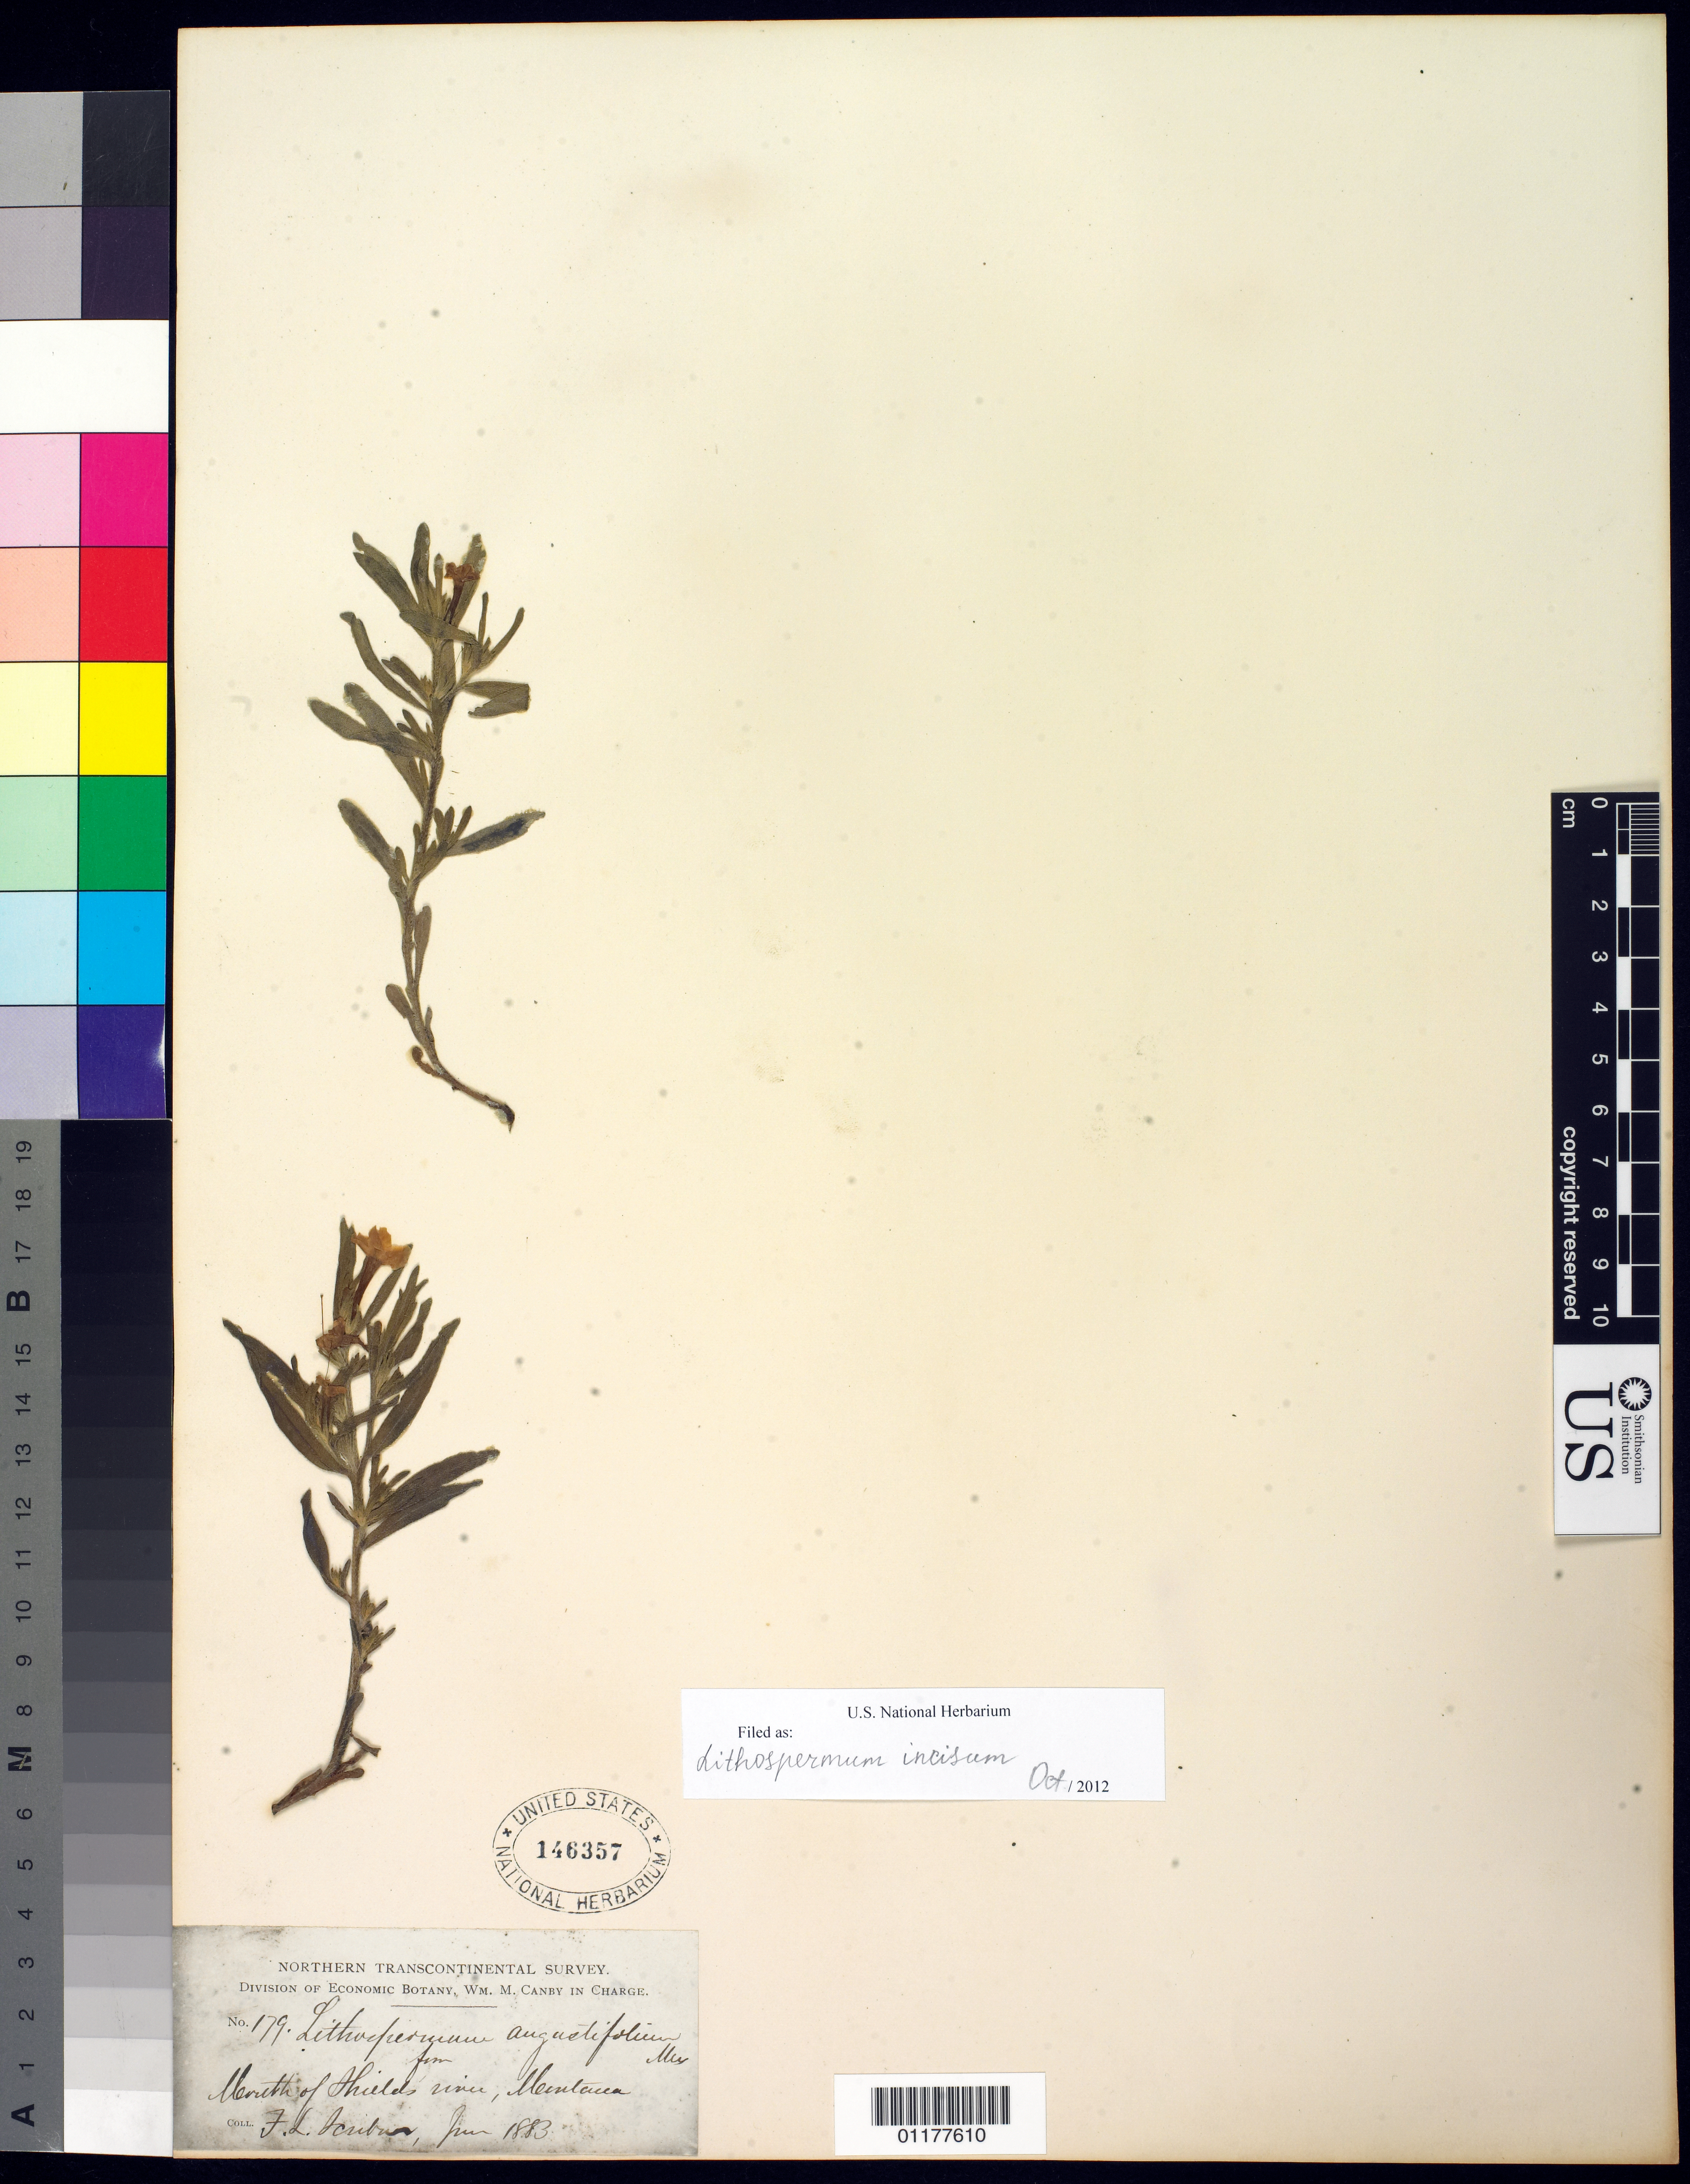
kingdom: Plantae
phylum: Tracheophyta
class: Magnoliopsida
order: Boraginales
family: Boraginaceae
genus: Lithospermum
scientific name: Lithospermum incisum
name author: Lehm.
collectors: F. L. Scribner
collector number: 179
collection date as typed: Jun1883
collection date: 1883-06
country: United States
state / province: Montana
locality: Mouth of Shields River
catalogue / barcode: US 146357